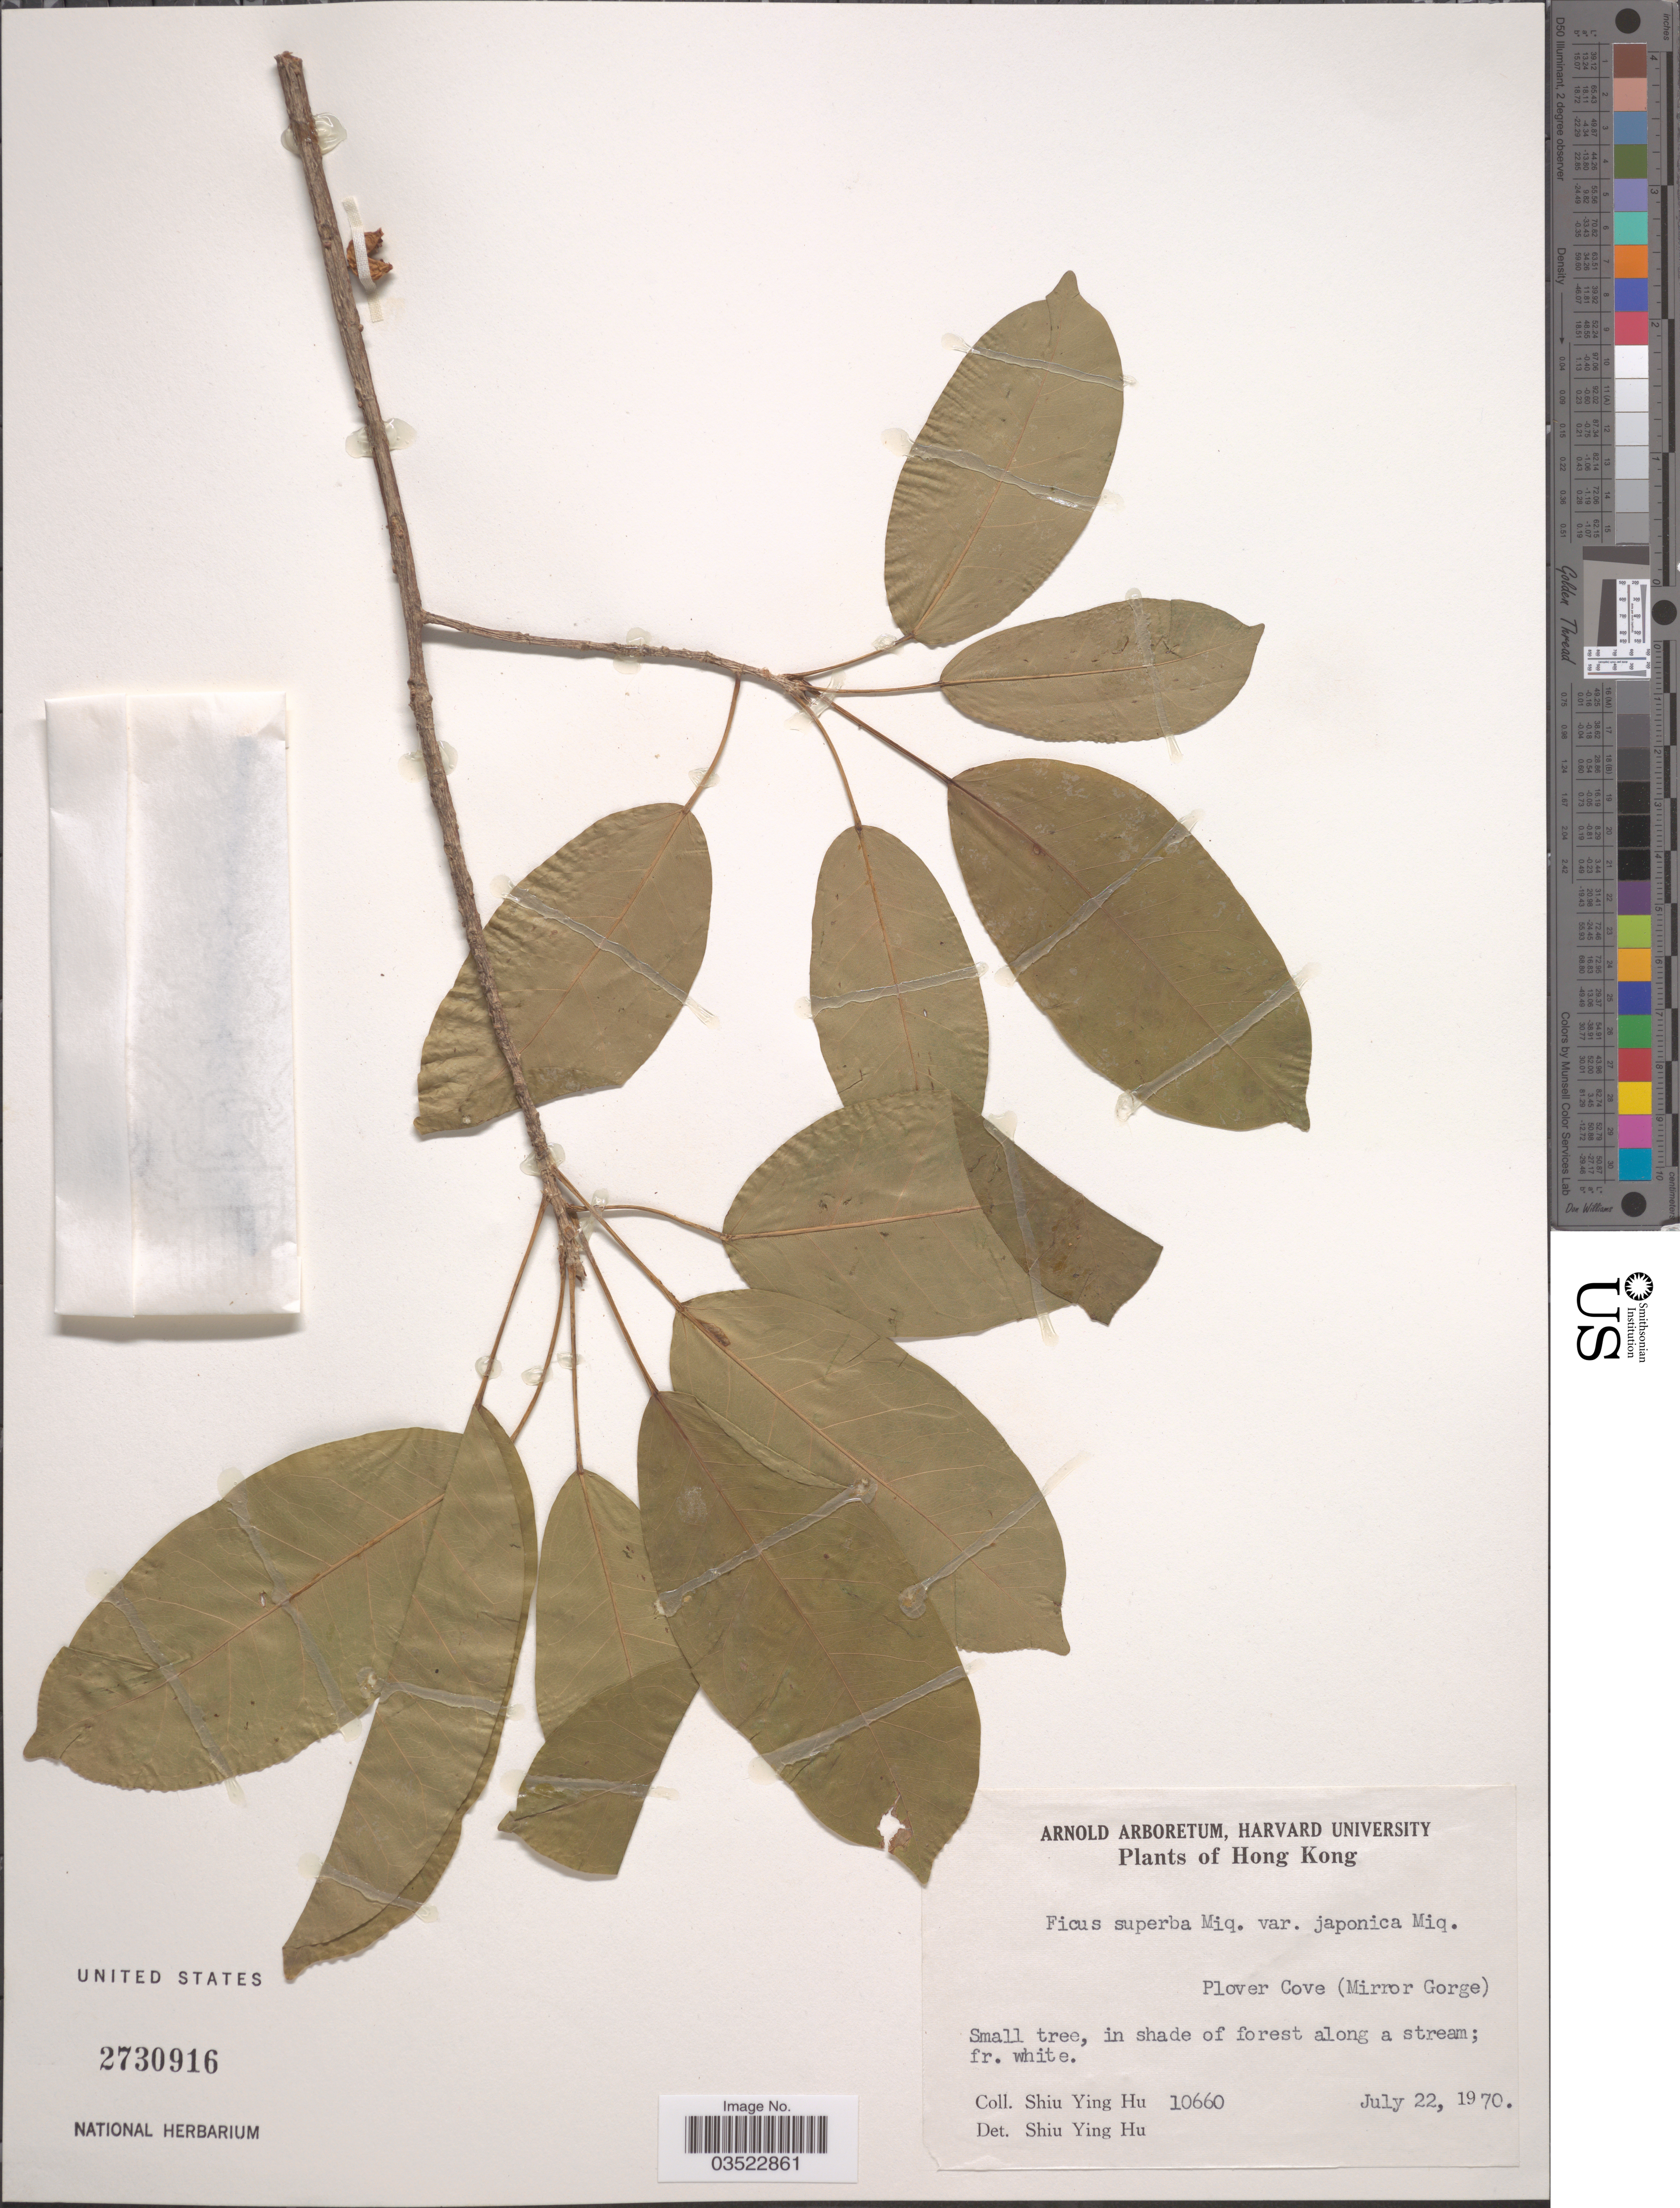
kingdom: Plantae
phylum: Tracheophyta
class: Magnoliopsida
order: Rosales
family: Moraceae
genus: Ficus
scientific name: Ficus superba var. japonica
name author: Miq.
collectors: S. Y. Hu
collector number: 10660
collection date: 1970-07-22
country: China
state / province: Hong Kong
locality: Plover Cove (Mirror Gorge).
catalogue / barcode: US 2730916